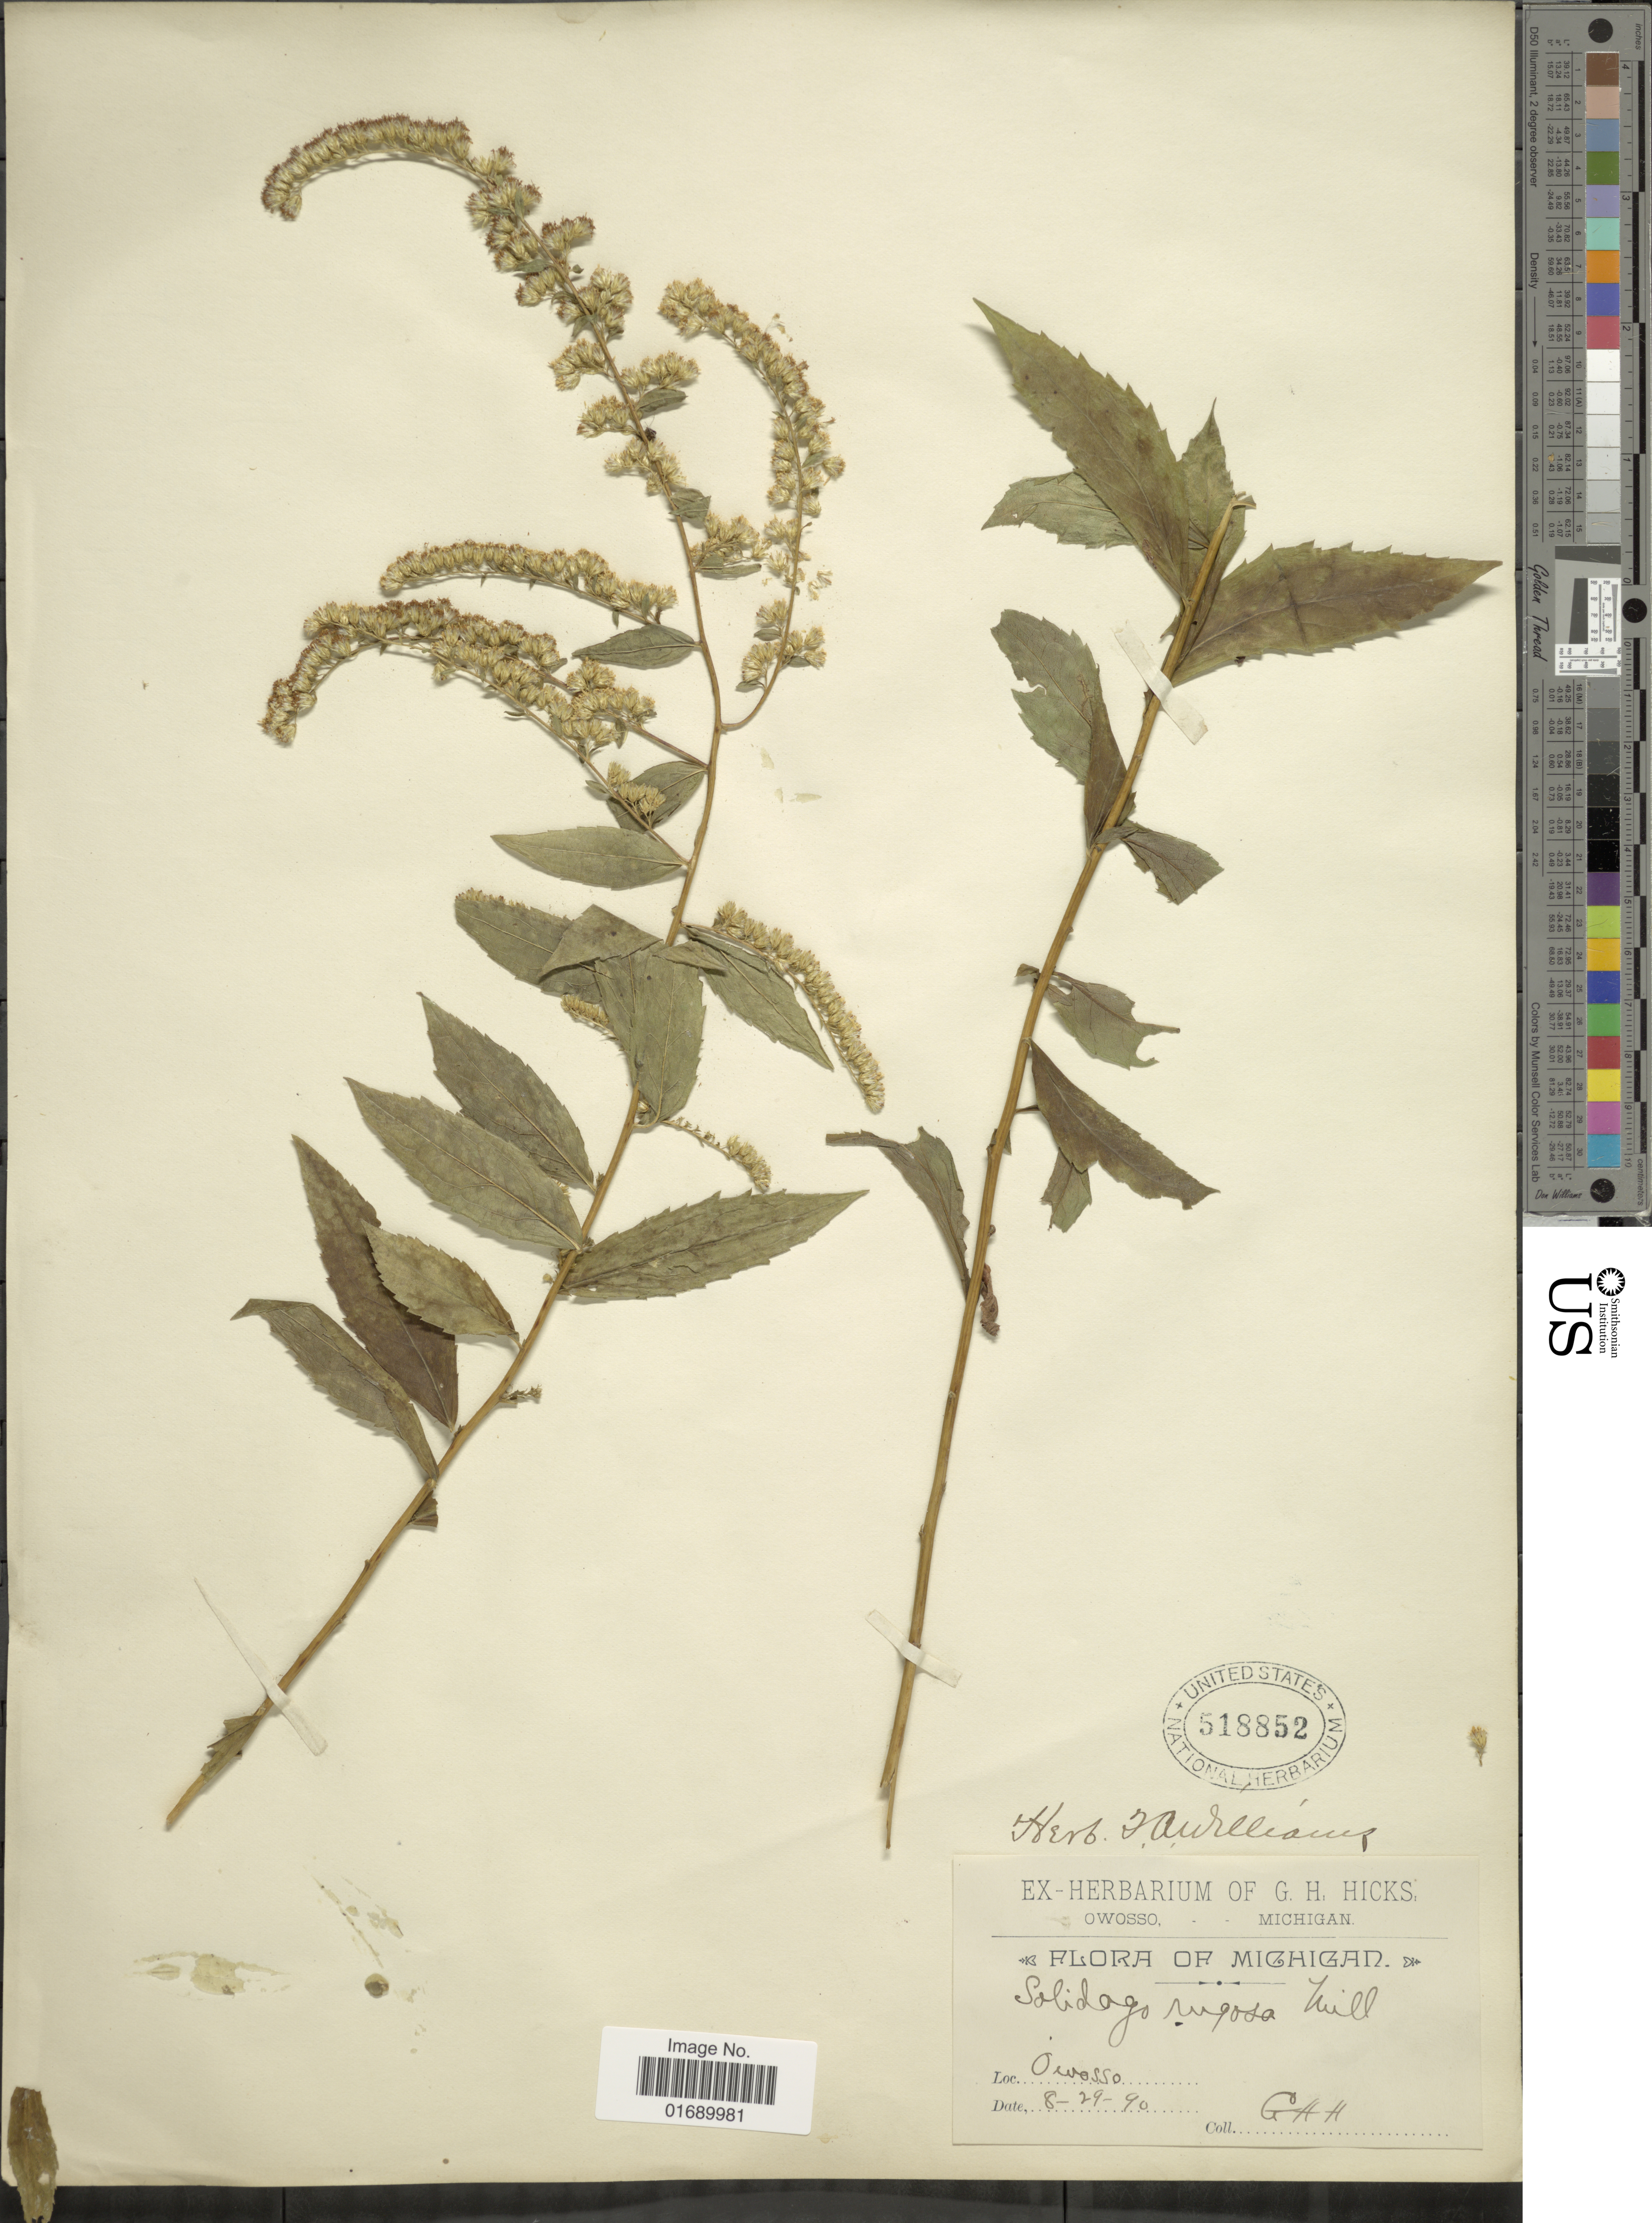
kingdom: Plantae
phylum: Tracheophyta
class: Magnoliopsida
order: Asterales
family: Asteraceae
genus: Solidago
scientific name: Solidago rugosa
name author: Mill.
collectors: G. Hicks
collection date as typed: Transcribed d/m/y: 29/8/90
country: United States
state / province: Michigan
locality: Owasso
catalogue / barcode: US 518852